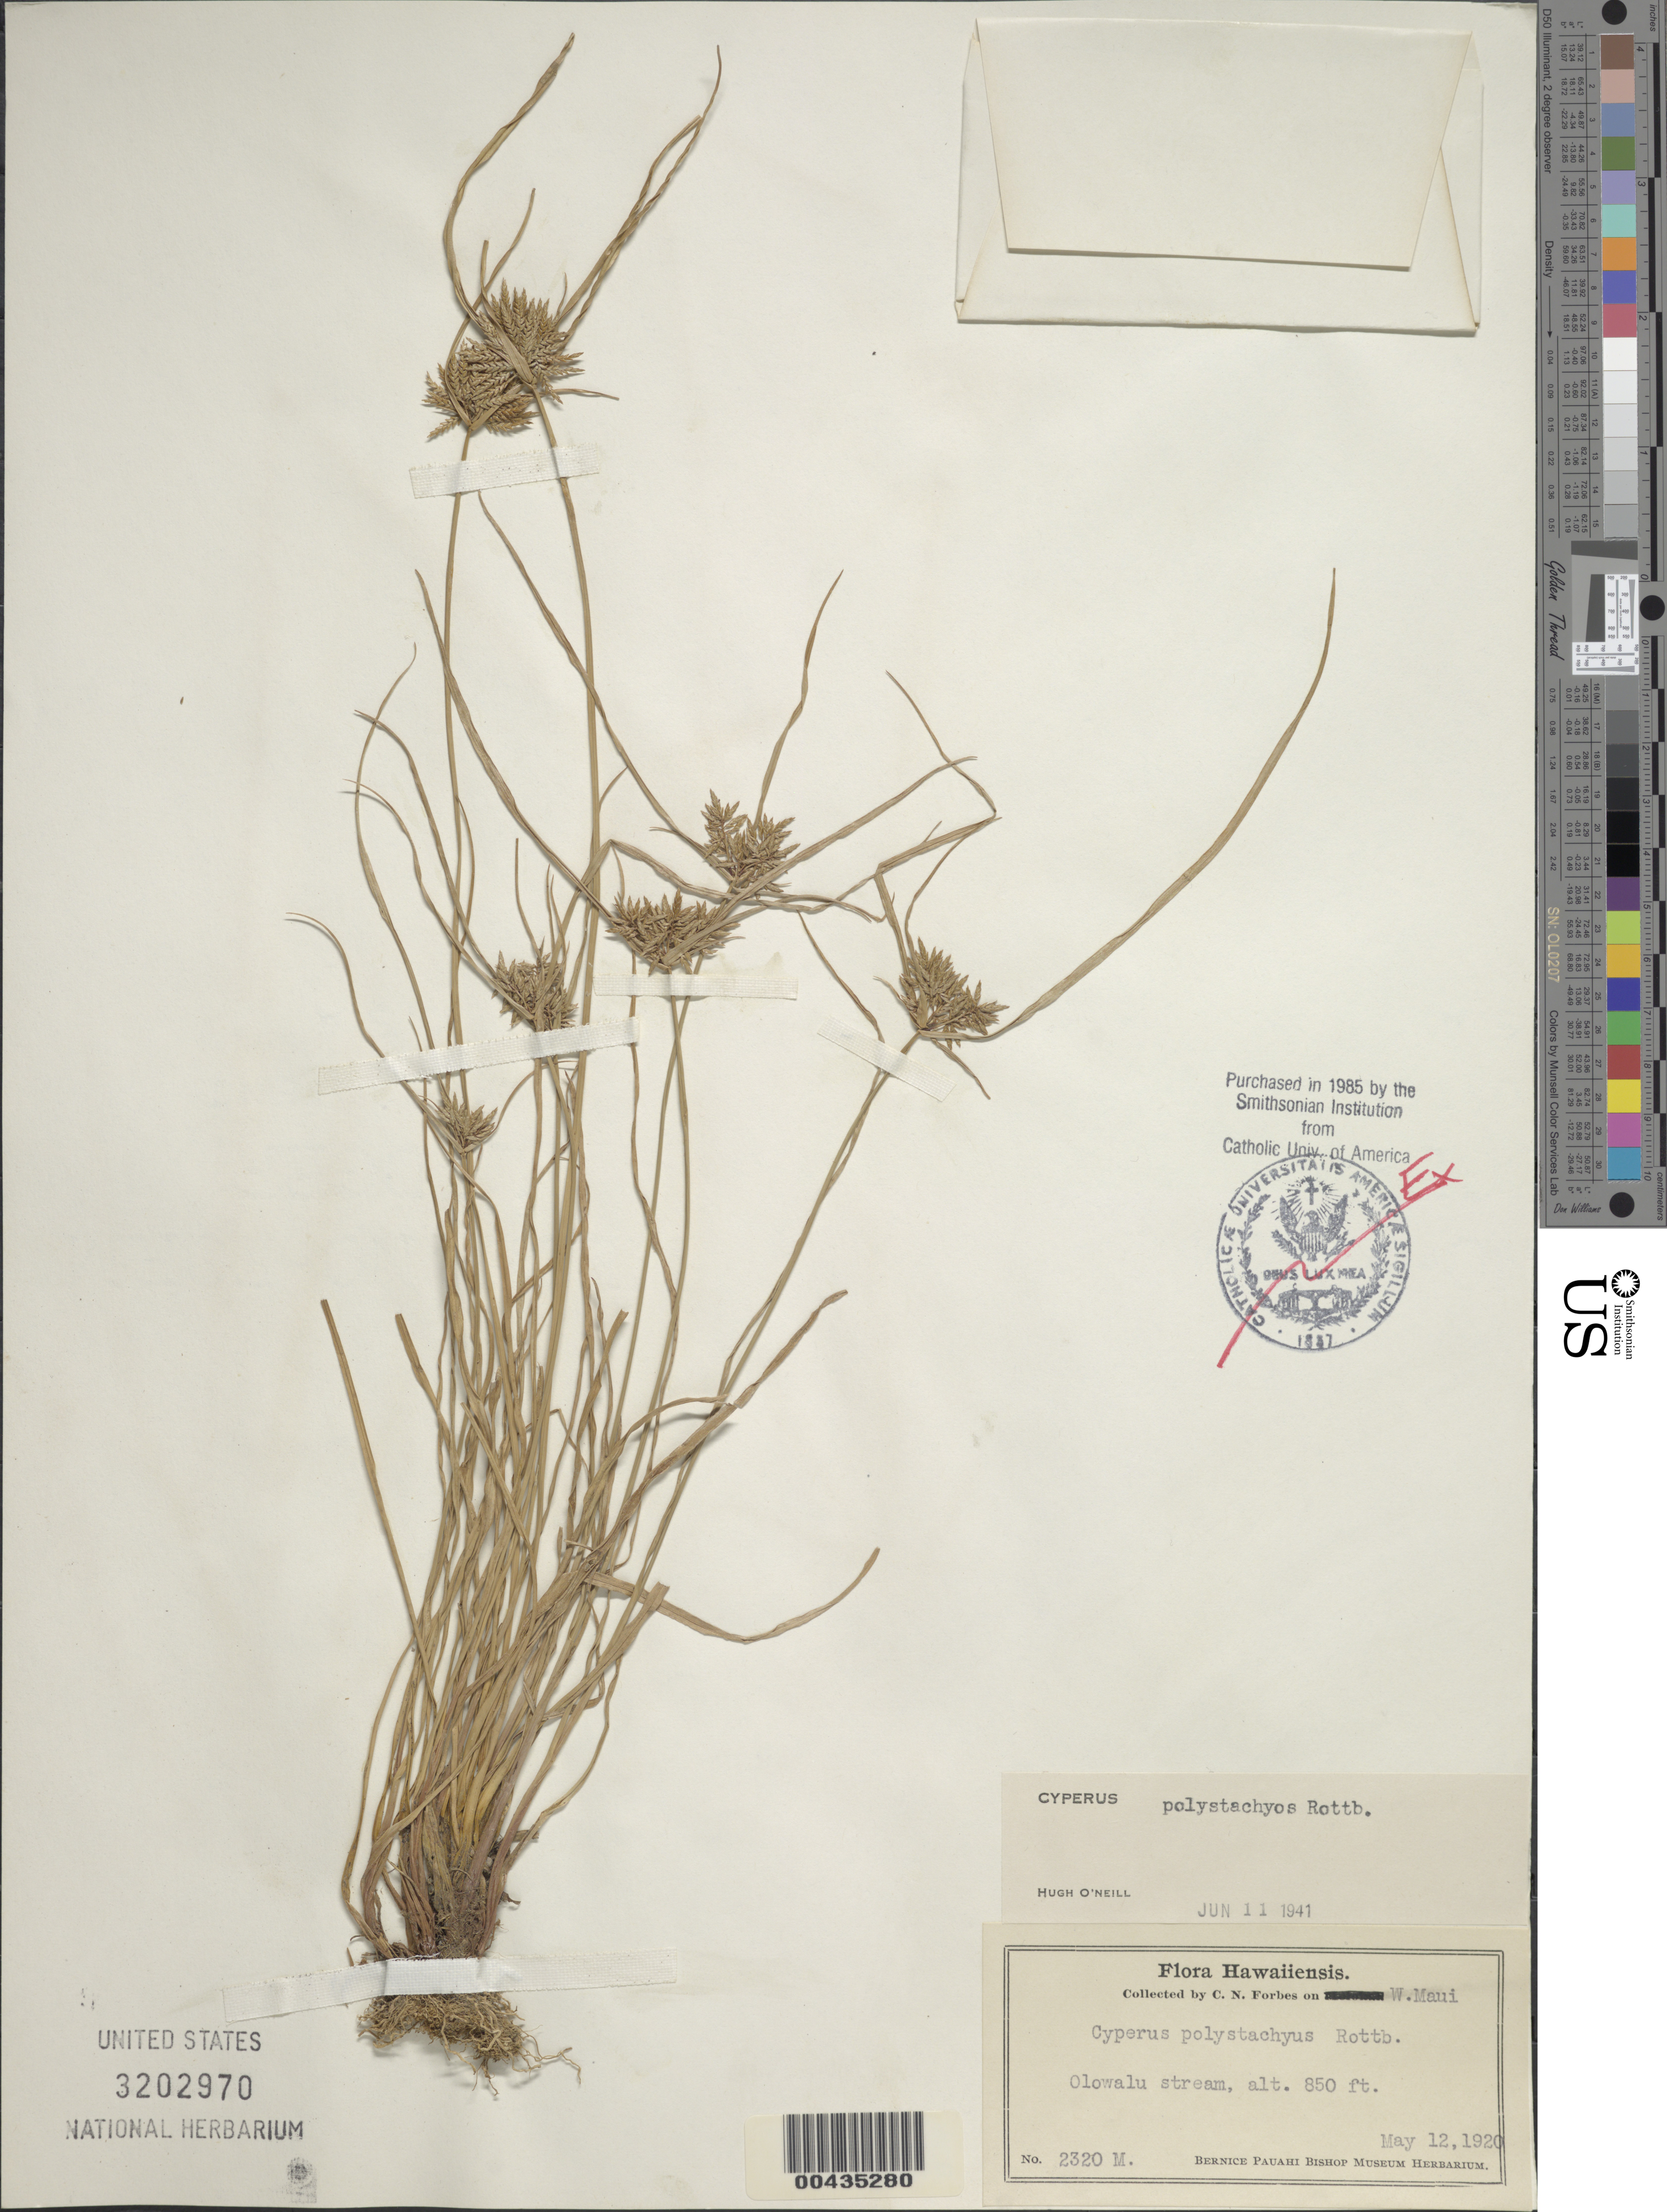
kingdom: Plantae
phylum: Tracheophyta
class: Liliopsida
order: Poales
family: Cyperaceae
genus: Cyperus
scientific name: Cyperus polystachyos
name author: Rottb.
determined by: O'Neill, Hugh T.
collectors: C. N. Forbes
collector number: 2320.M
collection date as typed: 12 May 1920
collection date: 1920-05-12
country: United States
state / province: Hawaii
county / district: Maui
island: Maui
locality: Olowalu stream, West Maui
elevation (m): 259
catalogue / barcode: US 3202970